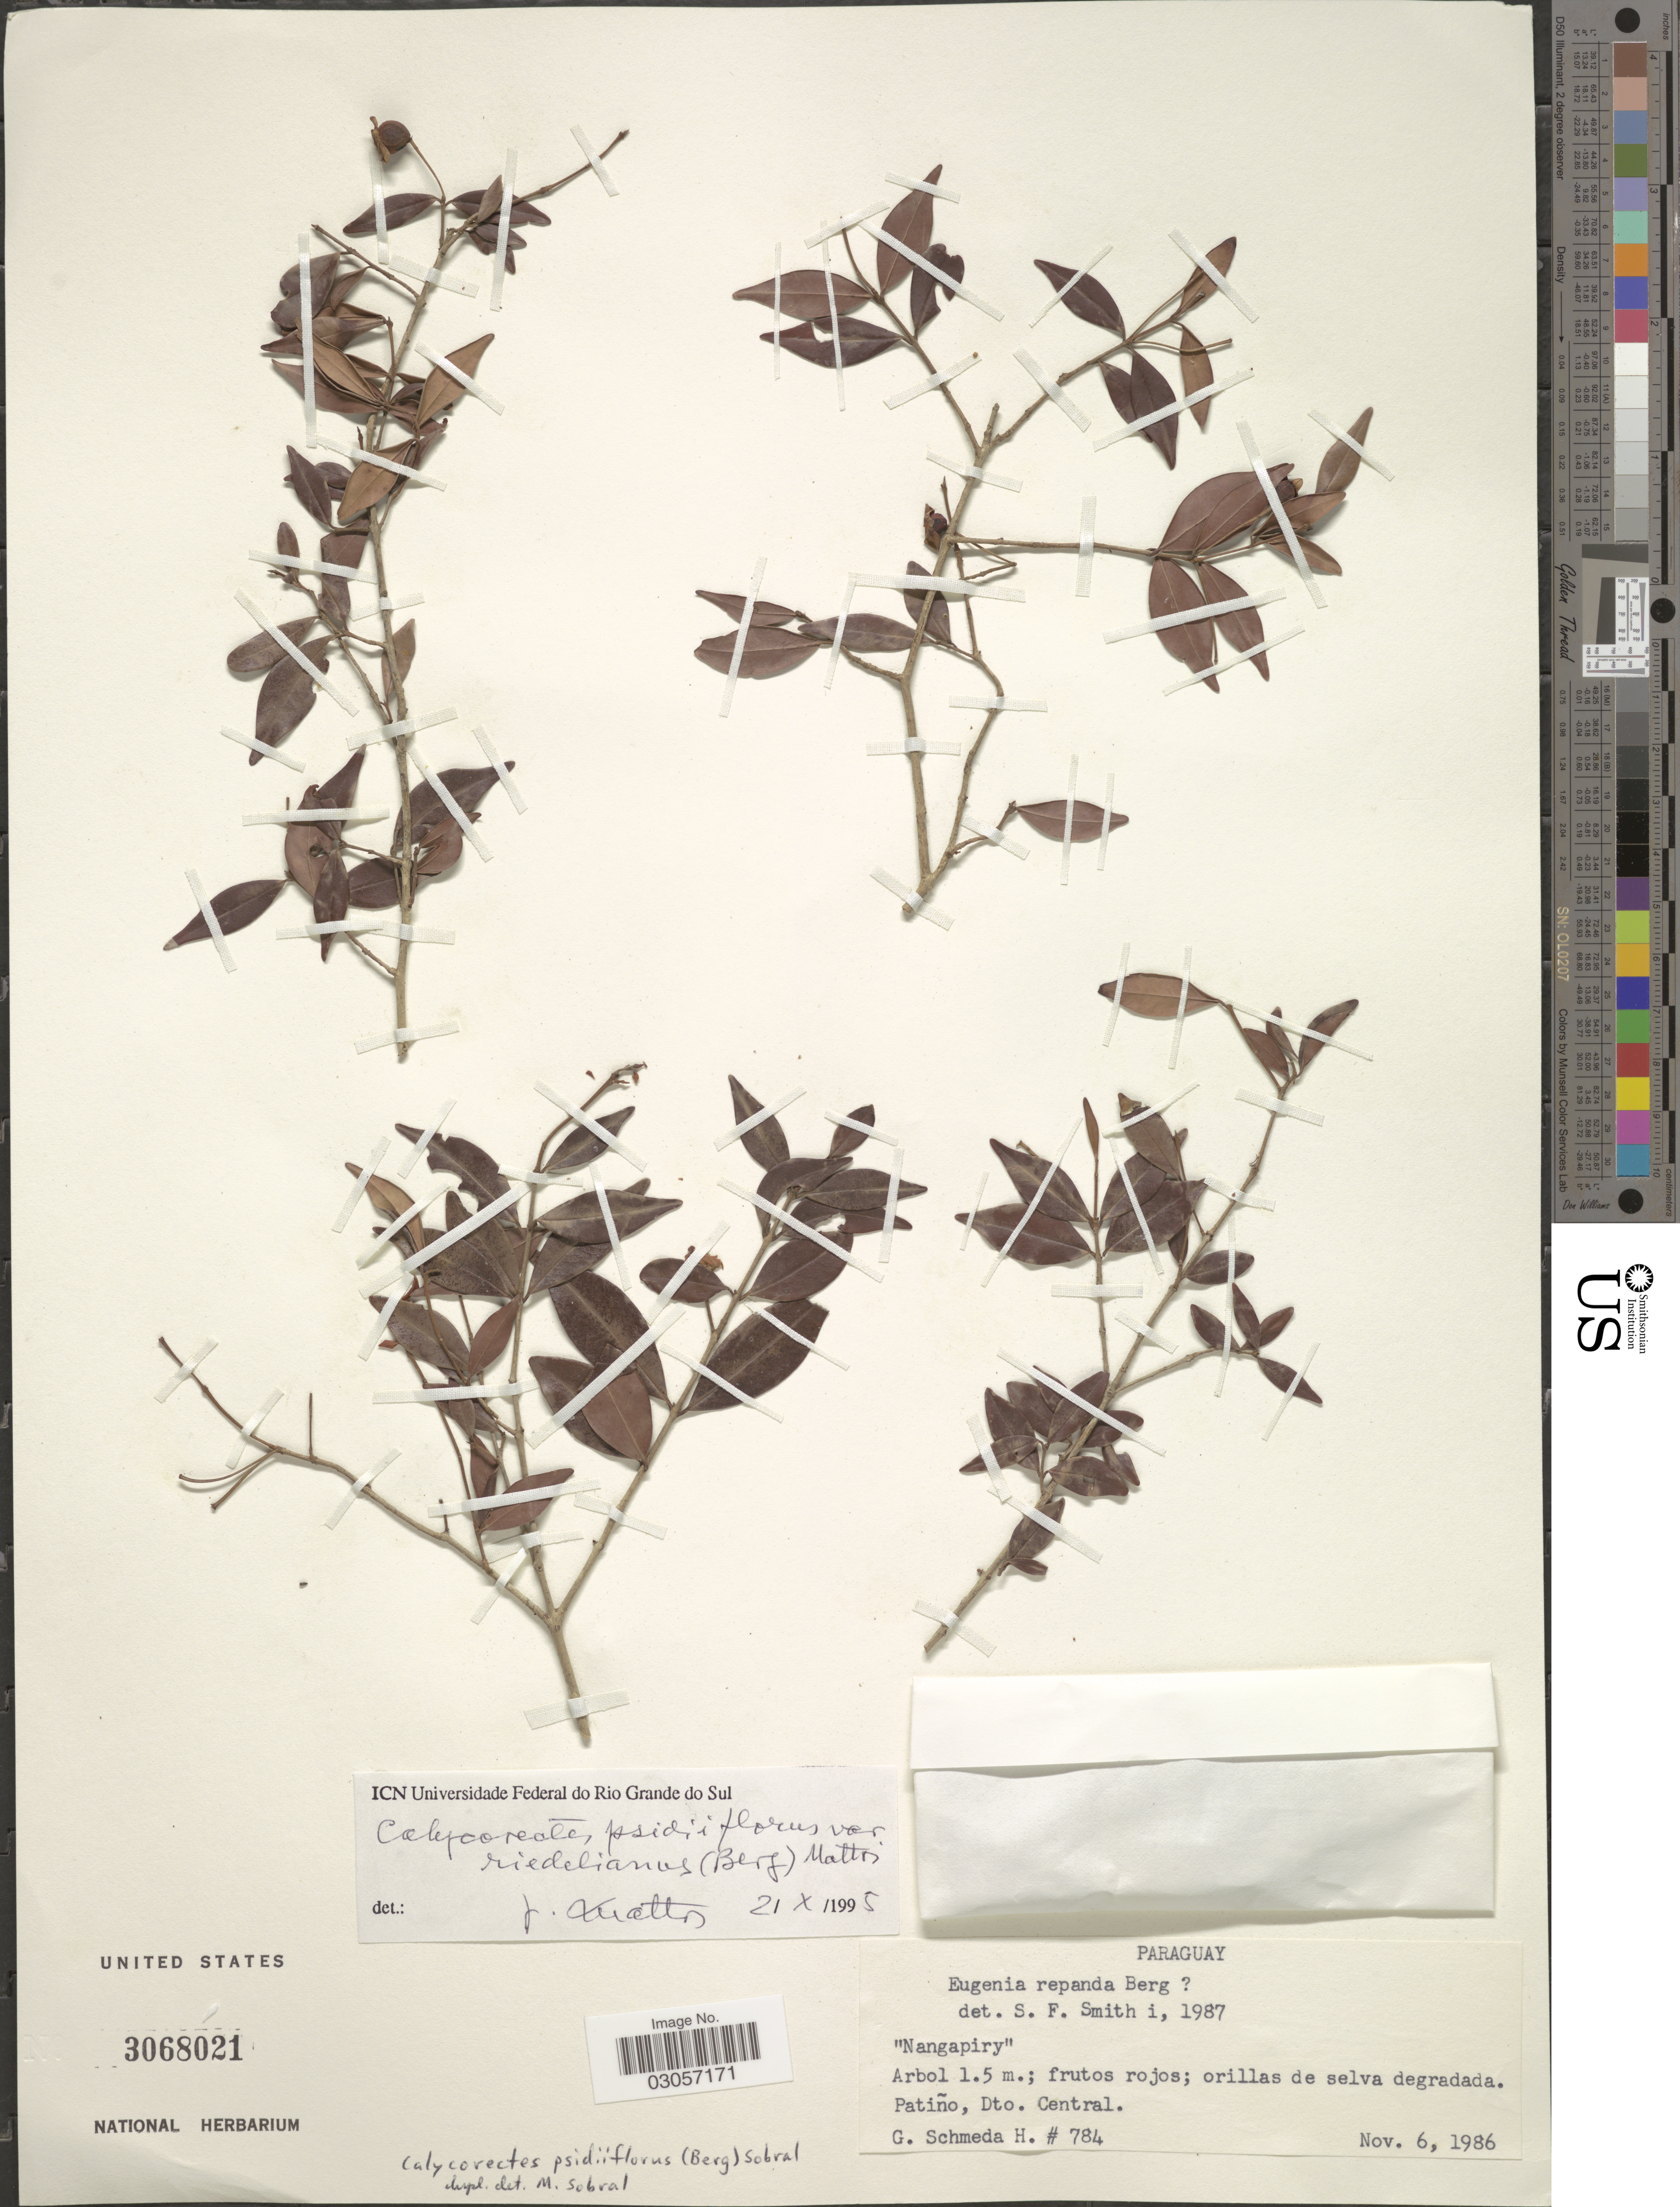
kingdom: Plantae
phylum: Tracheophyta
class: Magnoliopsida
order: Myrtales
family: Myrtaceae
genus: Eugenia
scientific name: Eugenia subterminalis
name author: DC.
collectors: G. Schmeda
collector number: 784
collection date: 1986-11-06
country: Paraguay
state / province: Central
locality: Orillas de selva degradada Patiño, Dto. Central.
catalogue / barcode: US 3068021